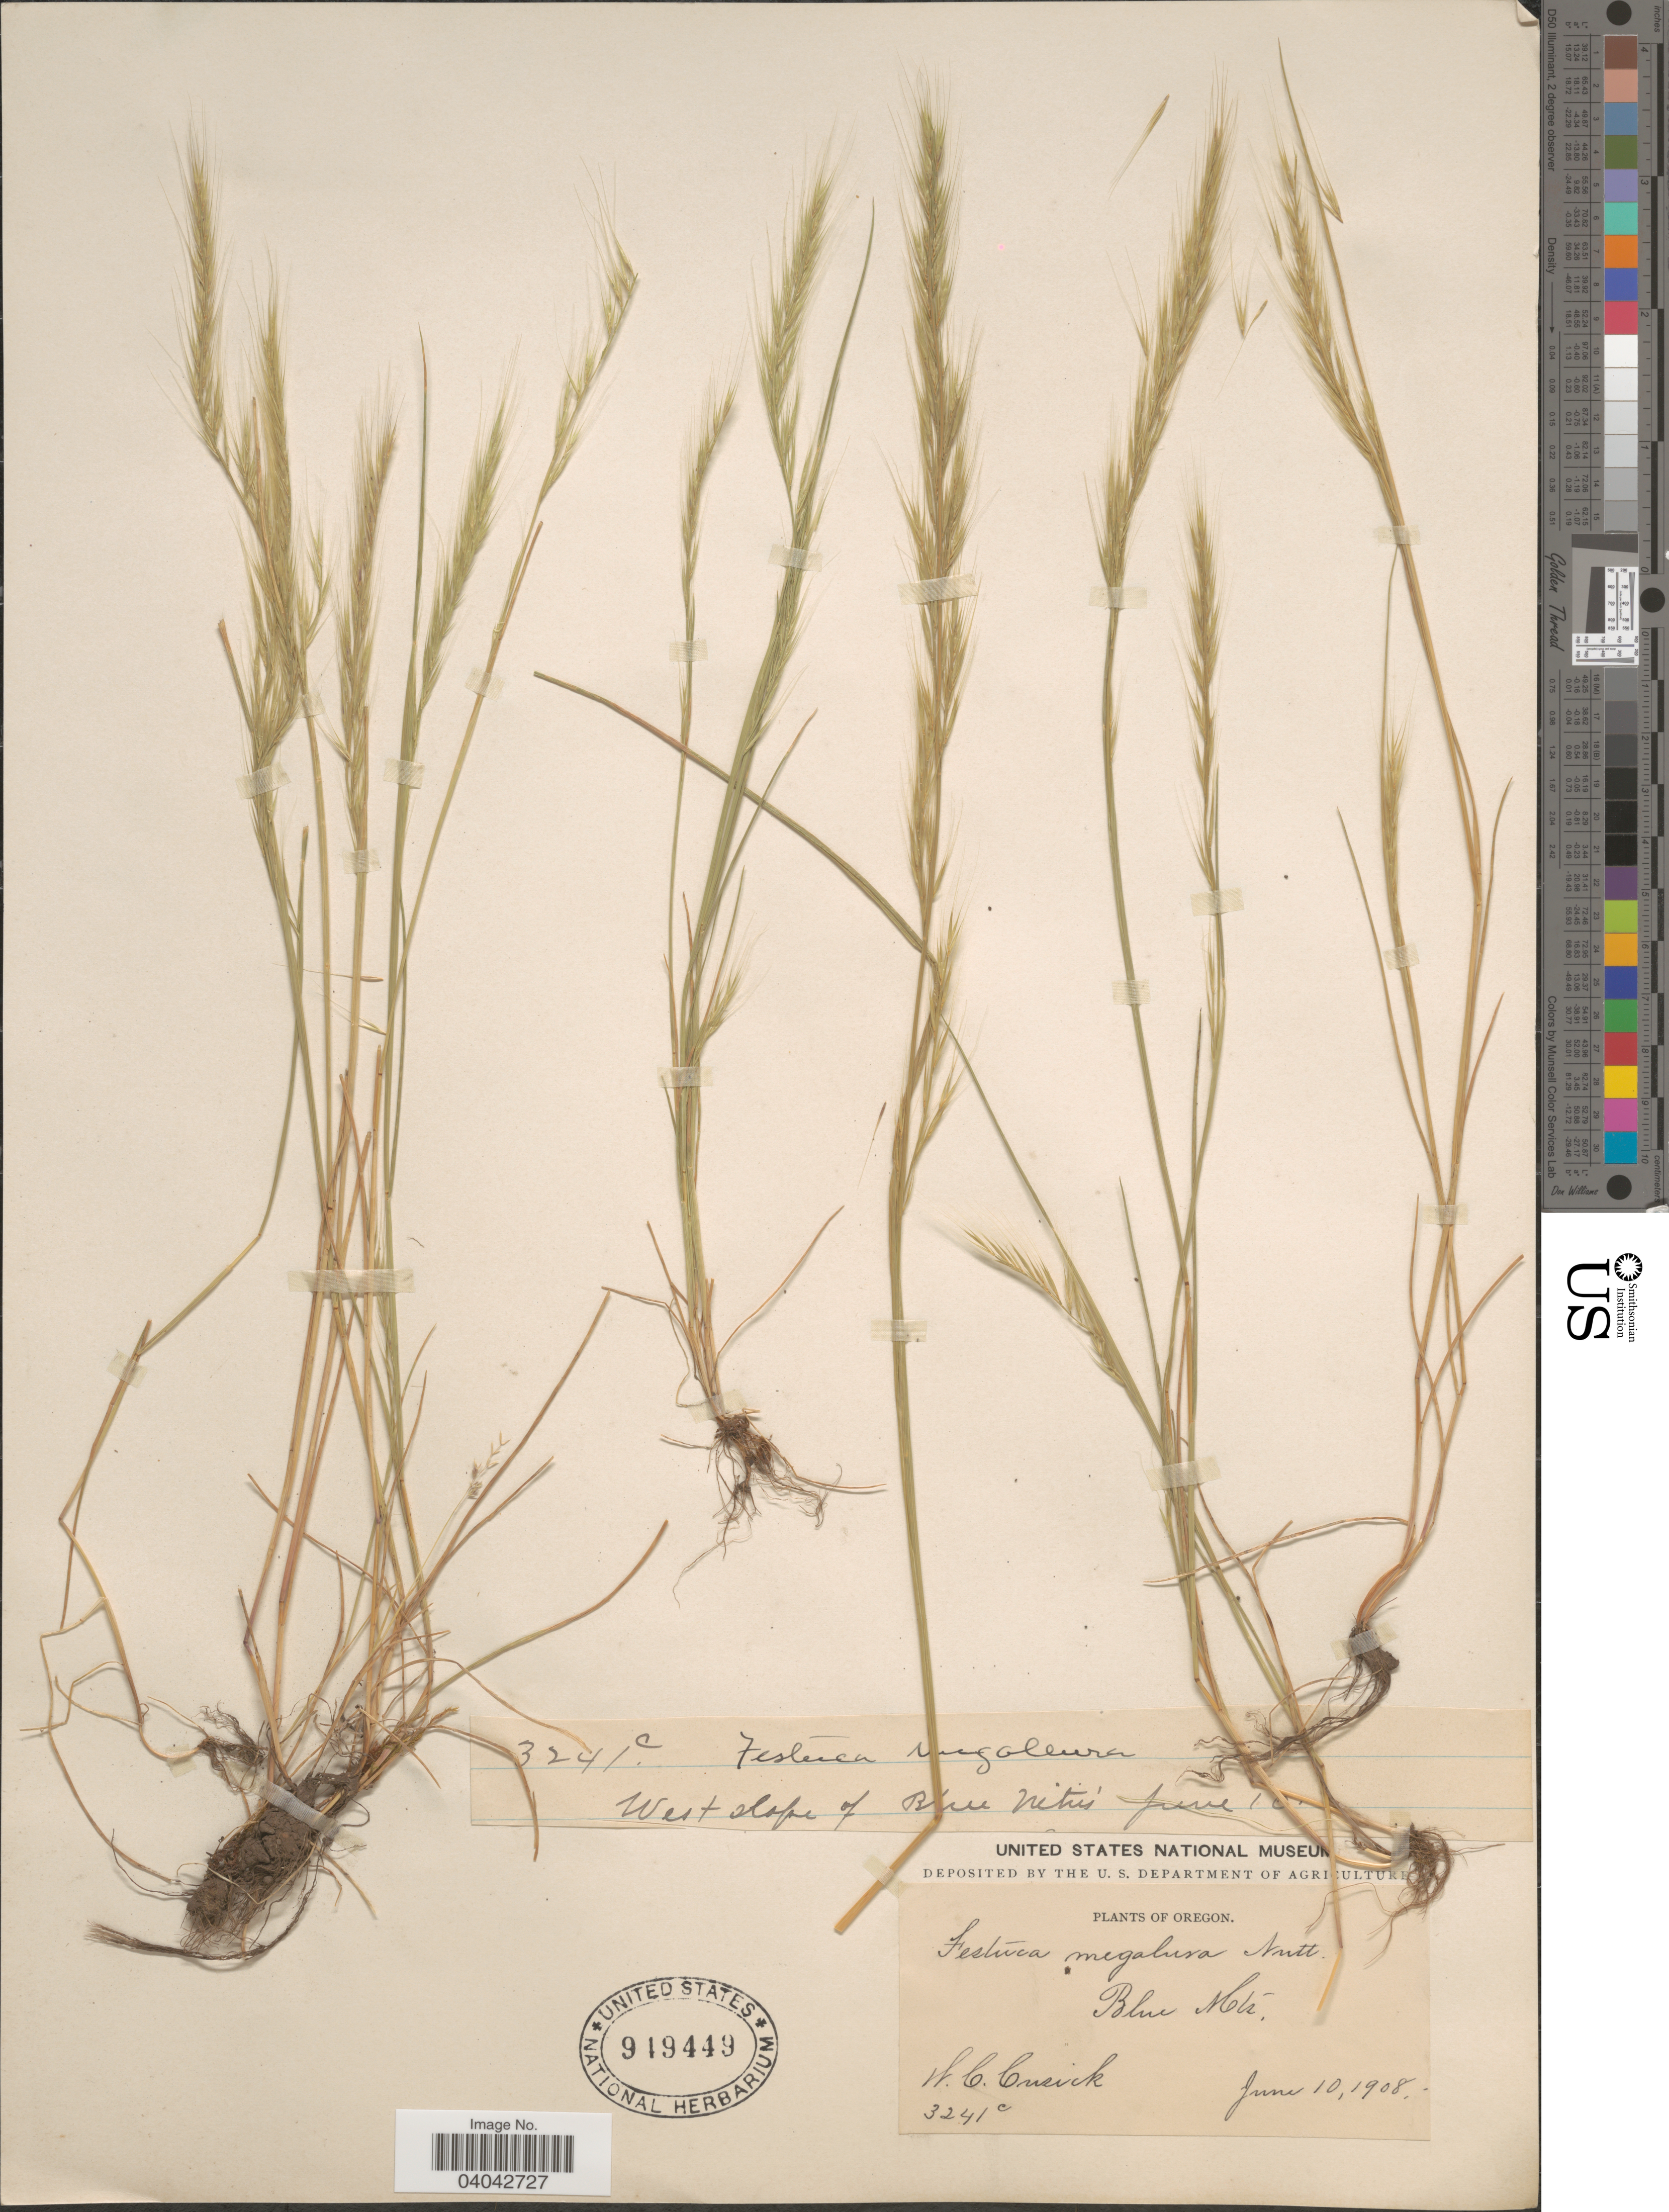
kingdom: Plantae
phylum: Tracheophyta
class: Liliopsida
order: Poales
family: Poaceae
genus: Festuca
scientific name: Festuca megalura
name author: Nutt.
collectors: W. C. Cusick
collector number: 3241c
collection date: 1908-06-10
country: United States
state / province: Oregon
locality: West slope of Blue Mtns.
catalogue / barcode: US 949449